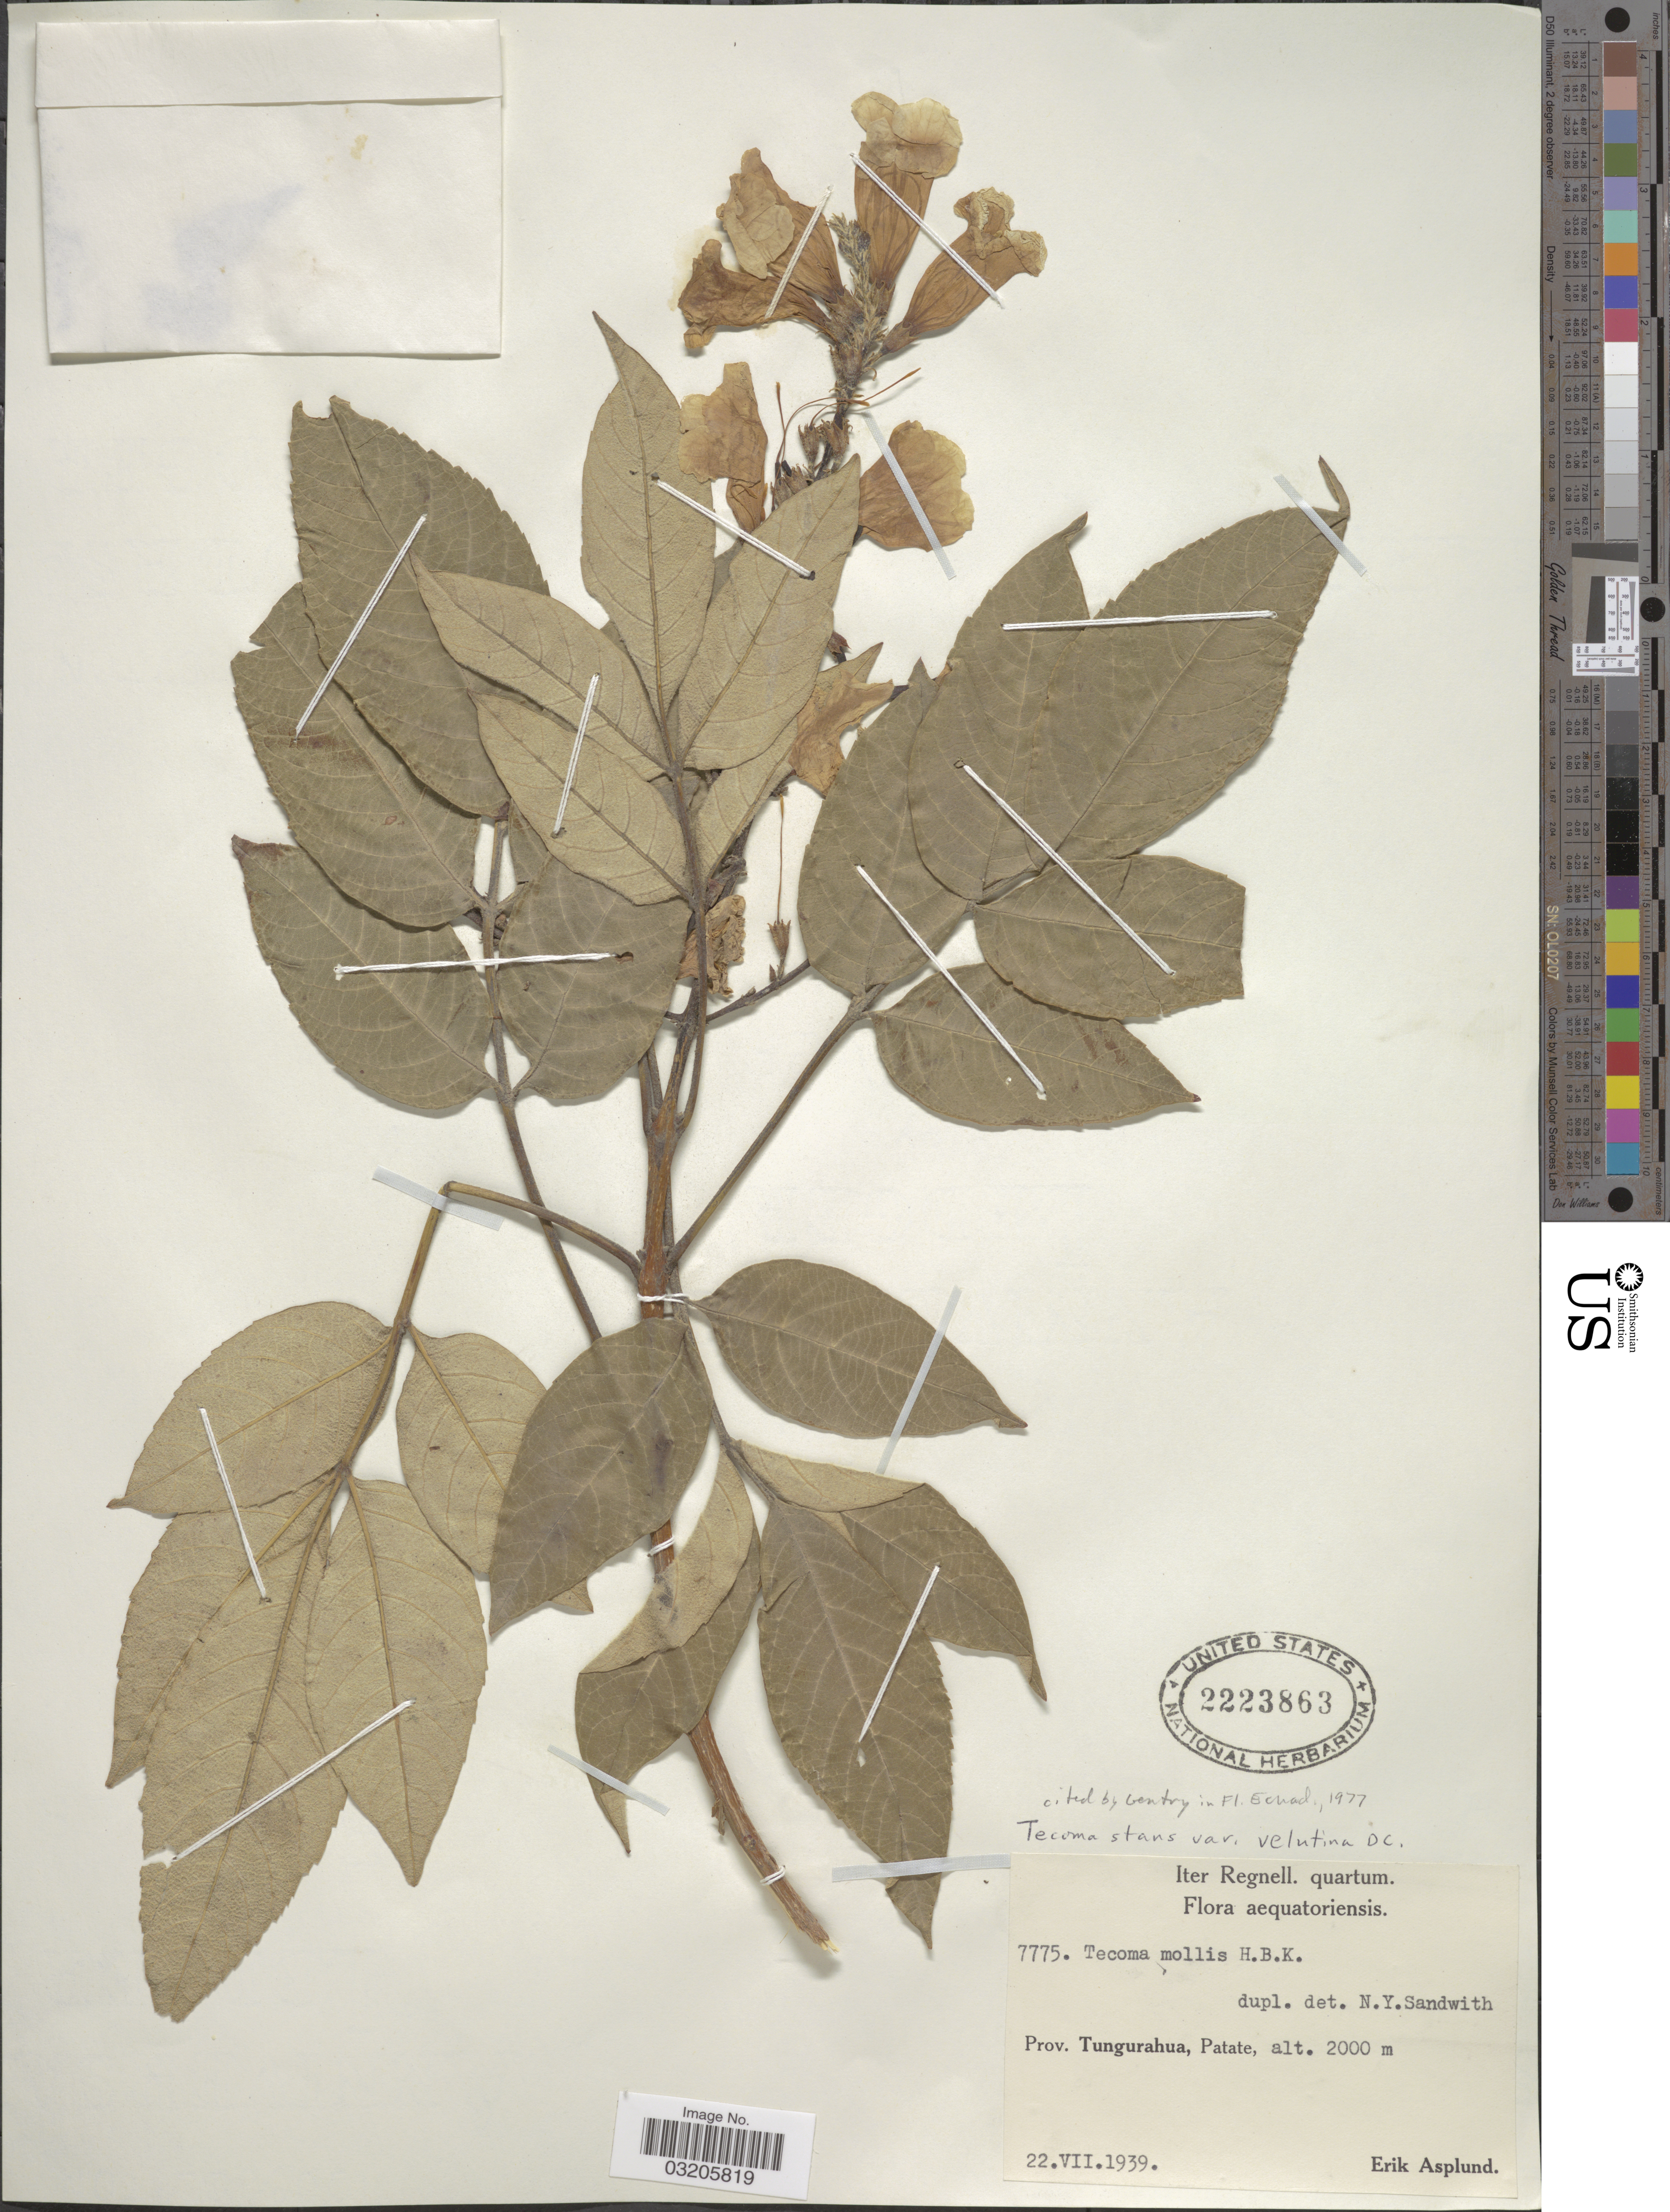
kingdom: Plantae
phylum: Tracheophyta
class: Magnoliopsida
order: Lamiales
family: Bignoniaceae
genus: Tecoma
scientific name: Tecoma stans var. velutina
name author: DC.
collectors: E. Asplund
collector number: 7775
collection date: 1939-07-22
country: Ecuador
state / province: Tungurahua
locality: Patate.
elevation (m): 2000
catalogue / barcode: US 2223863